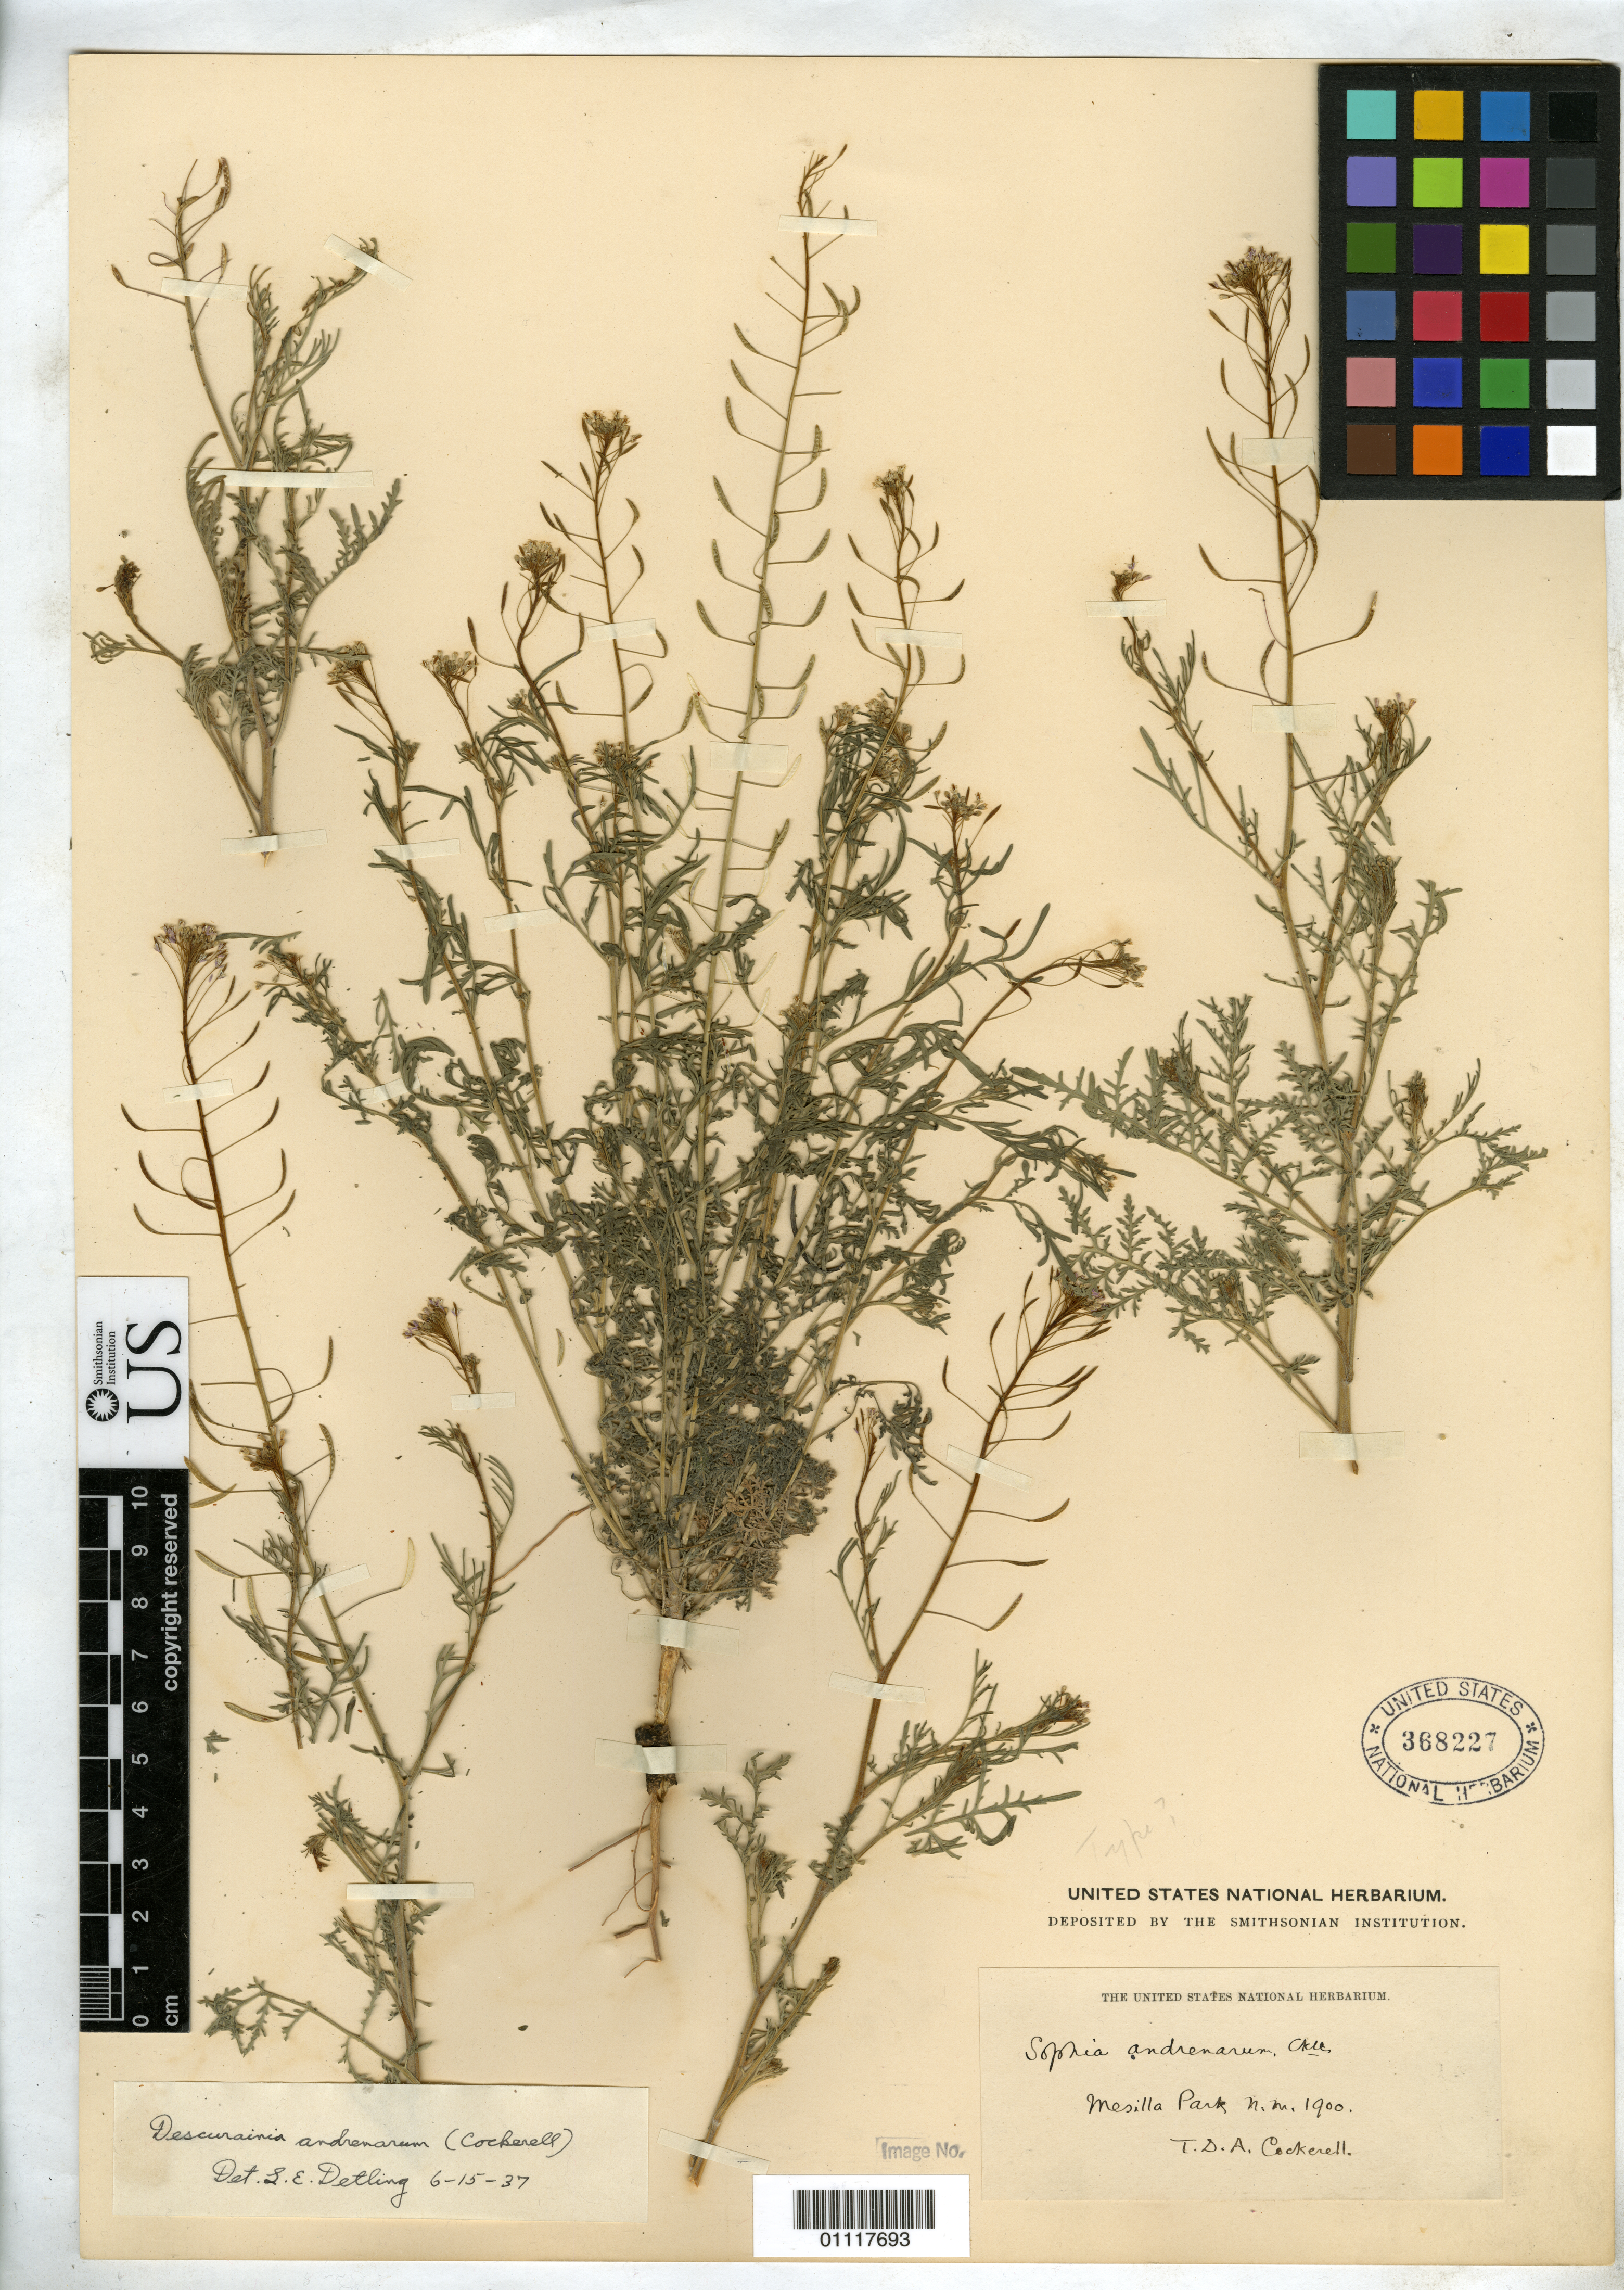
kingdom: Plantae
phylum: Tracheophyta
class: Magnoliopsida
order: Brassicales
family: Brassicaceae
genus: Sophia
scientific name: Sophia andrenarum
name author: Cockerell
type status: Possible Type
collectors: T. Cockerell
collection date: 1900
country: United States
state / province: New Mexico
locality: Mesilla Park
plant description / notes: Probably a type, but no month recorded on label; protologue, "Mesilla Park, New Mexico, flowering in March and April, both growing in dry ground, with S. halictorum; very abundant this year on the campus of the N. M. Agricultural College."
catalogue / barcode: US 368227